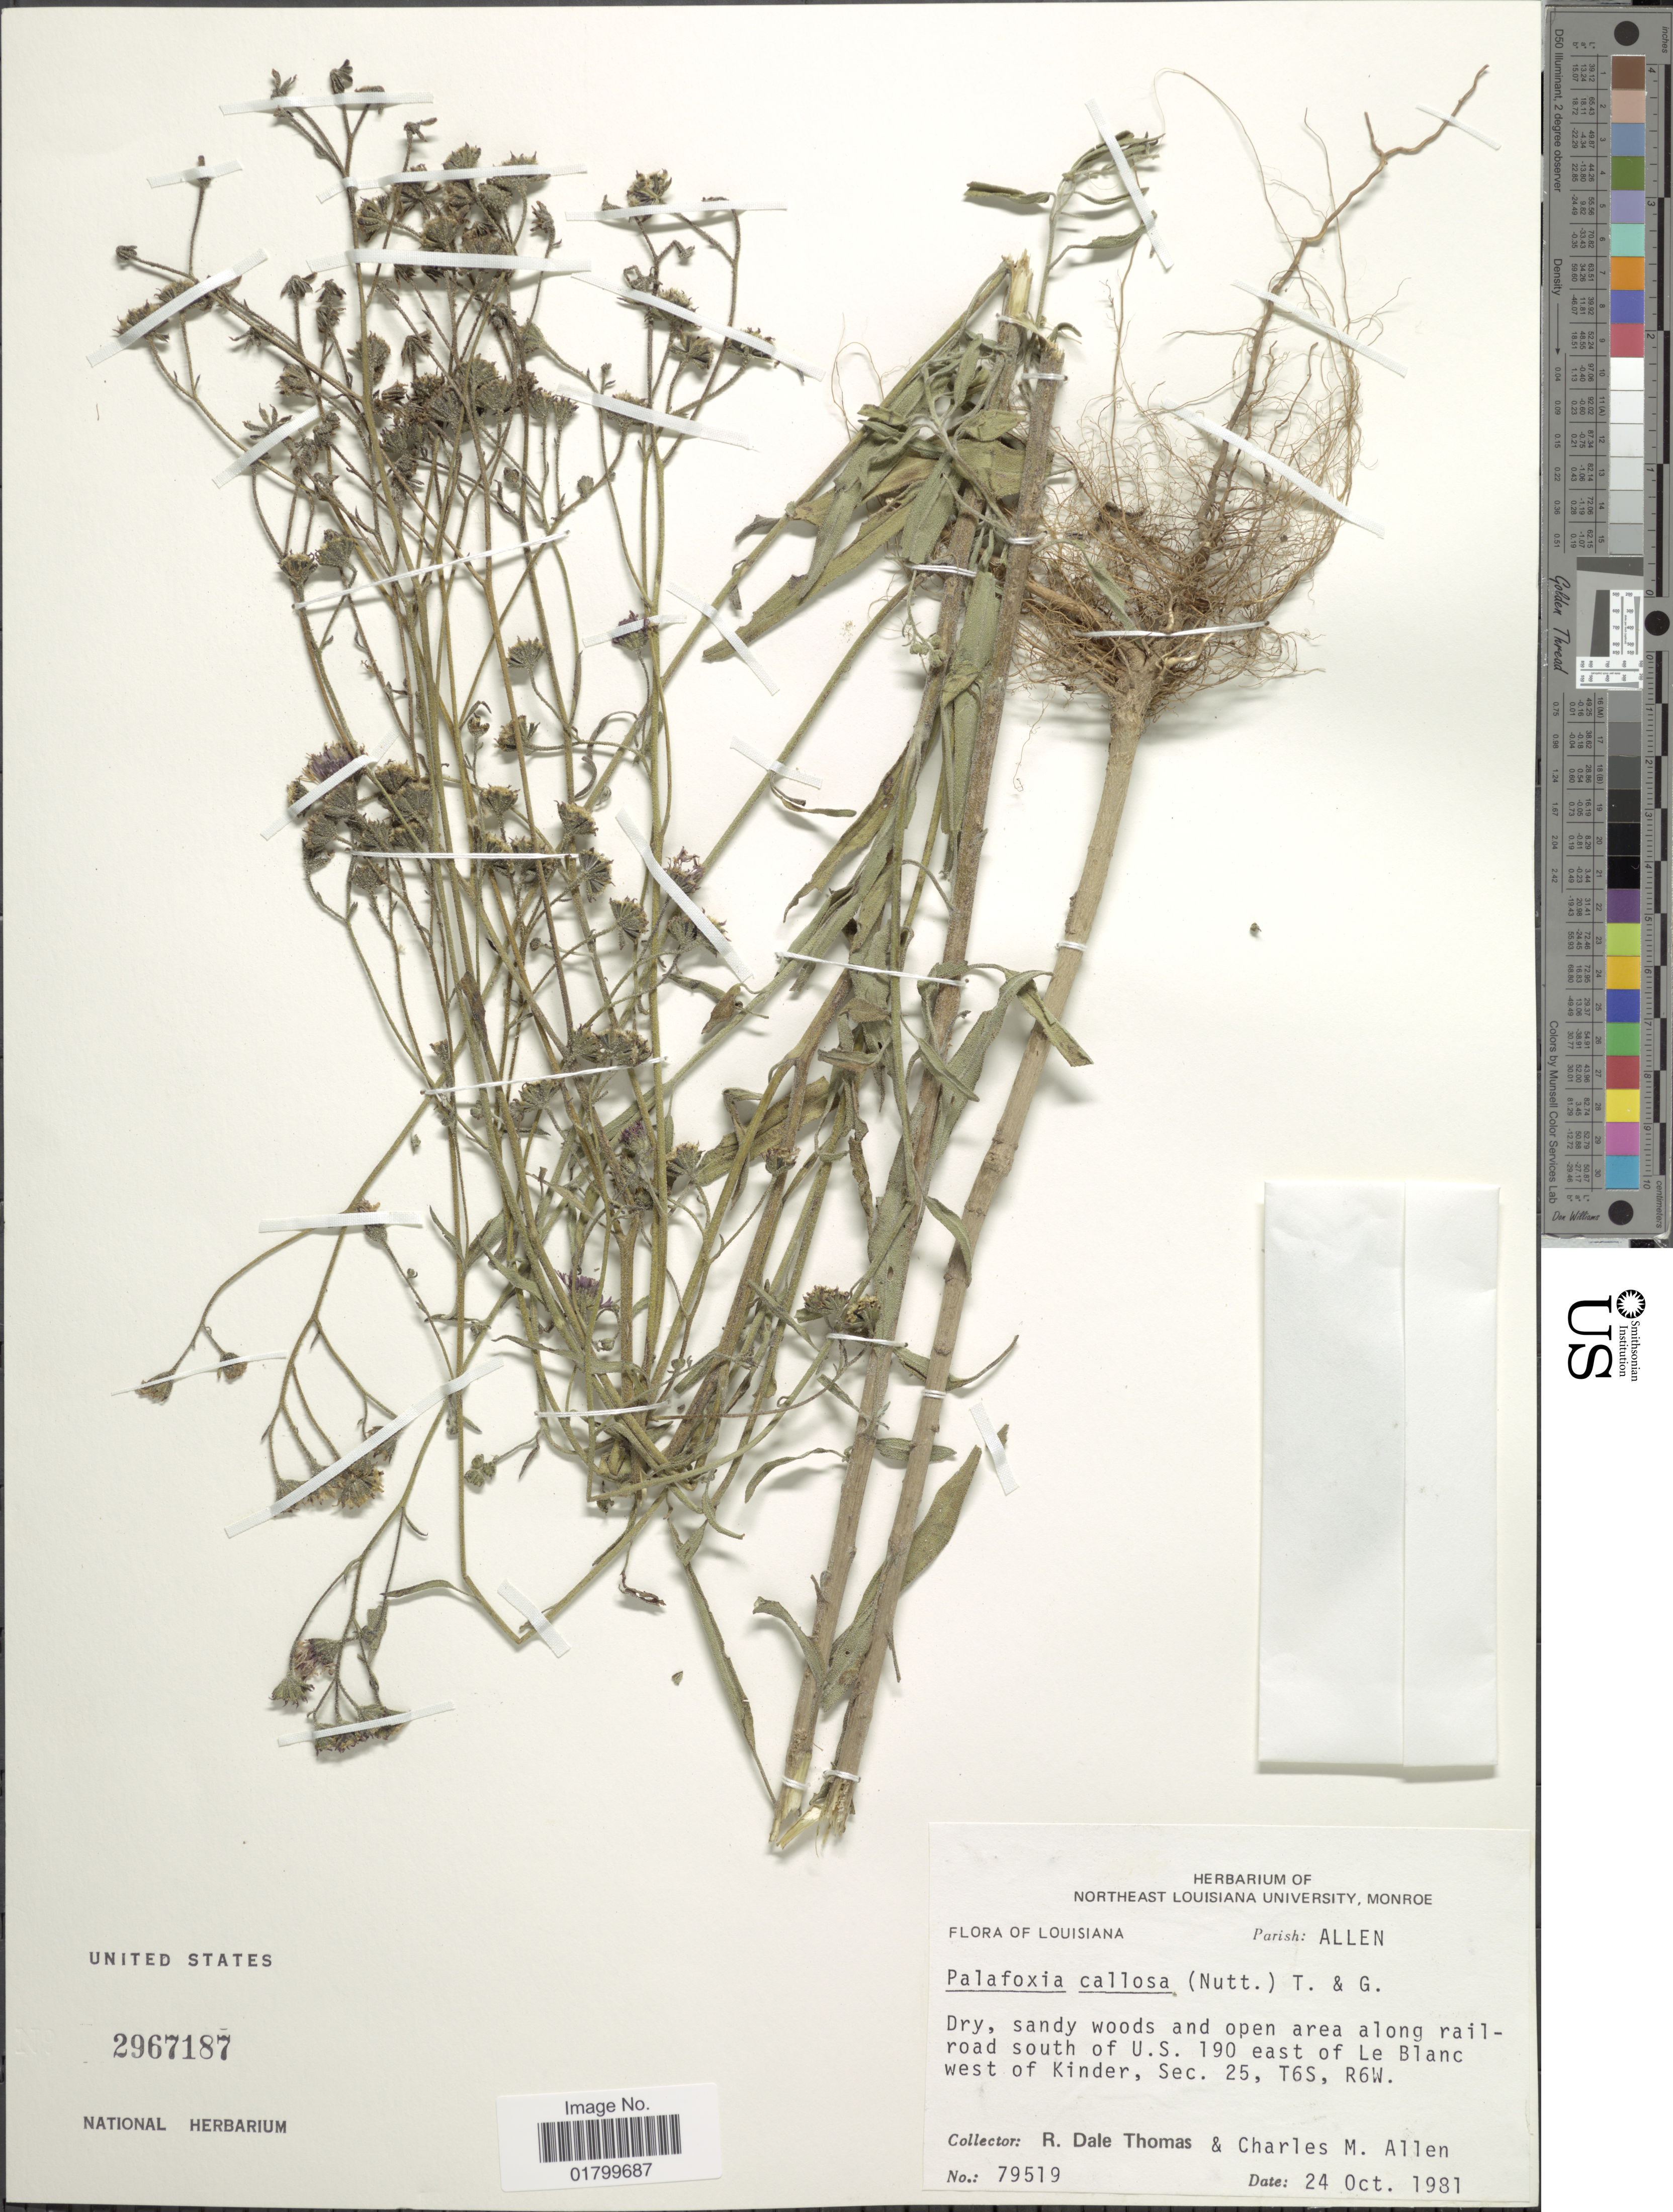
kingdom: Plantae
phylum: Tracheophyta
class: Magnoliopsida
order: Asterales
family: Asteraceae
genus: Palafoxia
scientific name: Palafoxia rosea var. macrolepis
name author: (Rydb.) B.L. Turner & M.I. Morris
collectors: R. Thomas & C. M. Allen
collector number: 79519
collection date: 1981-10-24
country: United States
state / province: Louisiana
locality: Dry, sandy woods and open area along railroad south of U. S. 190 east of Le Blanc west of Kinder, Sec. 25, T6S, R6W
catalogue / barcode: US 2967187